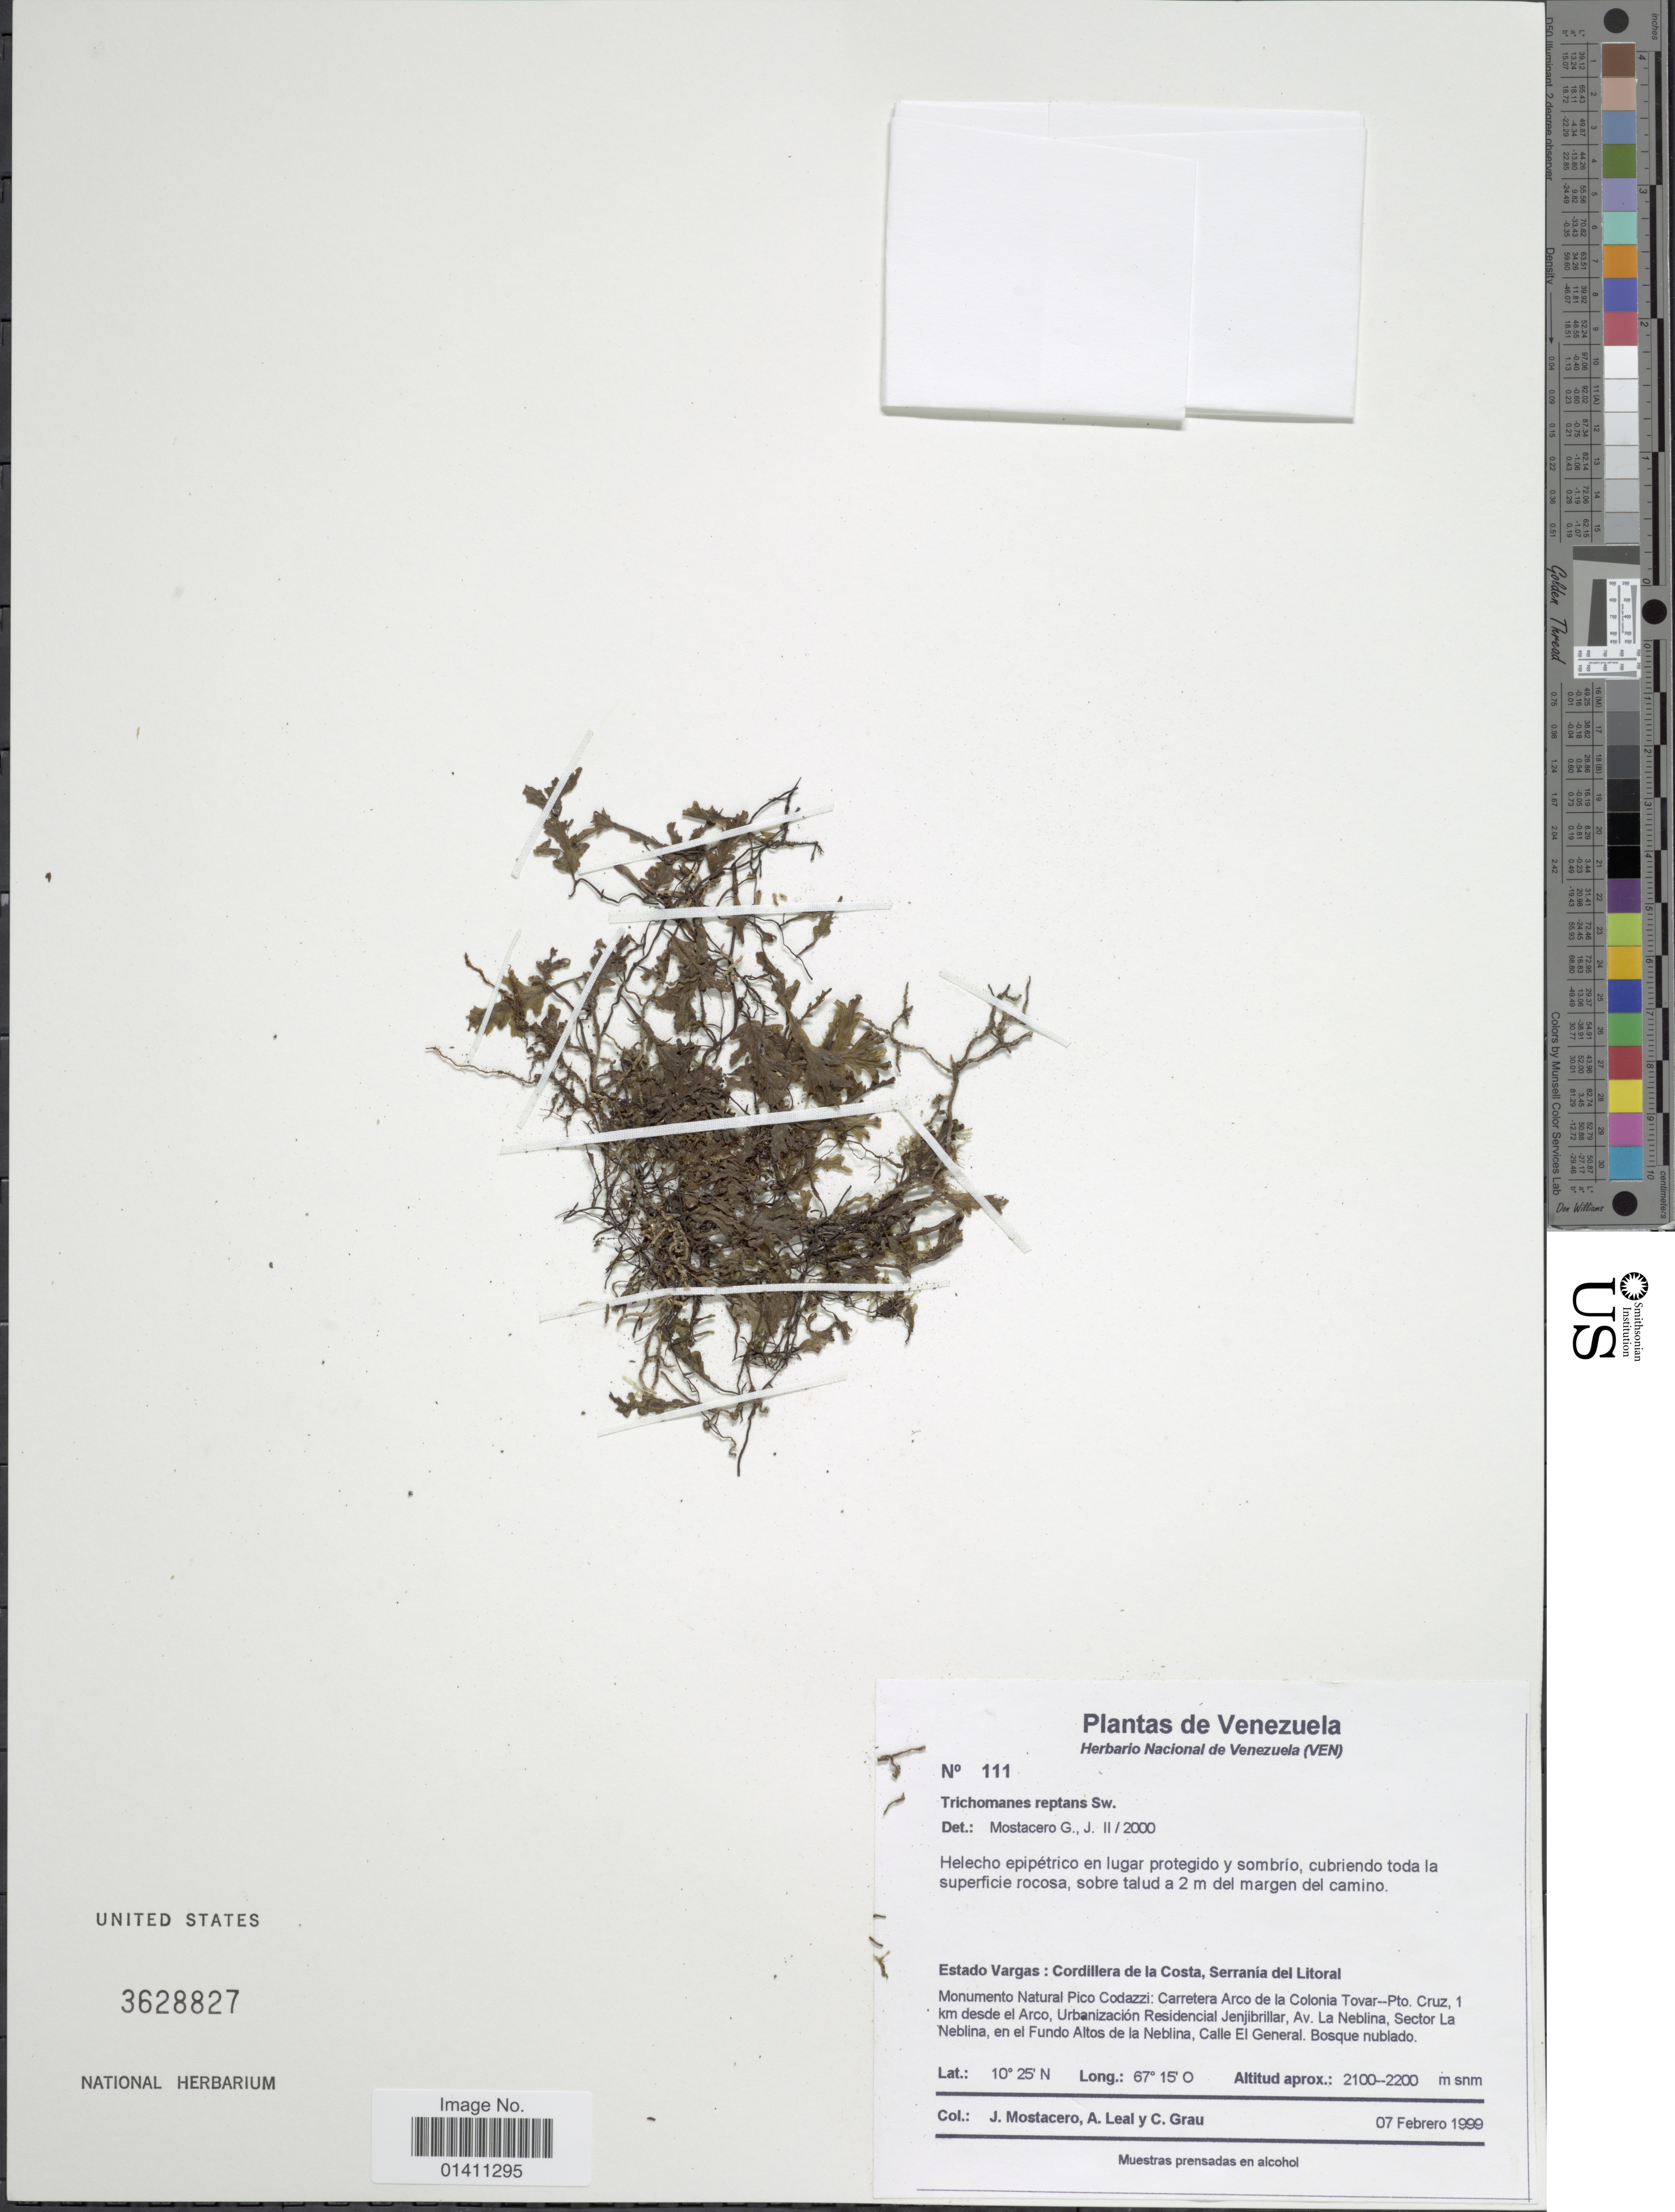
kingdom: Plantae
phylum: Tracheophyta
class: Polypodiopsida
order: Hymenophyllales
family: Hymenophyllaceae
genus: Didymoglossum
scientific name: Didymoglossum reptans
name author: (Sw.) C. Presl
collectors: J. Mostacero, A. Leal & C. Grau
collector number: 111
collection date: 1999-02-07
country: Venezuela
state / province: Vargas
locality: Estado Vargas: Cordillera de la Costa, Serrania del Litoral. Monumento Natural Pico Codazzi: Carretera Arco de la Colonia Tovar--Pto. Cruz, 1km desde el Arco, Urbanizacion Residencial Jenjibrillar, Av. La Neblina, Sector La Neblina, en el Fundo Altos de la Neblina, Calle El General.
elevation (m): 2100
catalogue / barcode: US 3628827